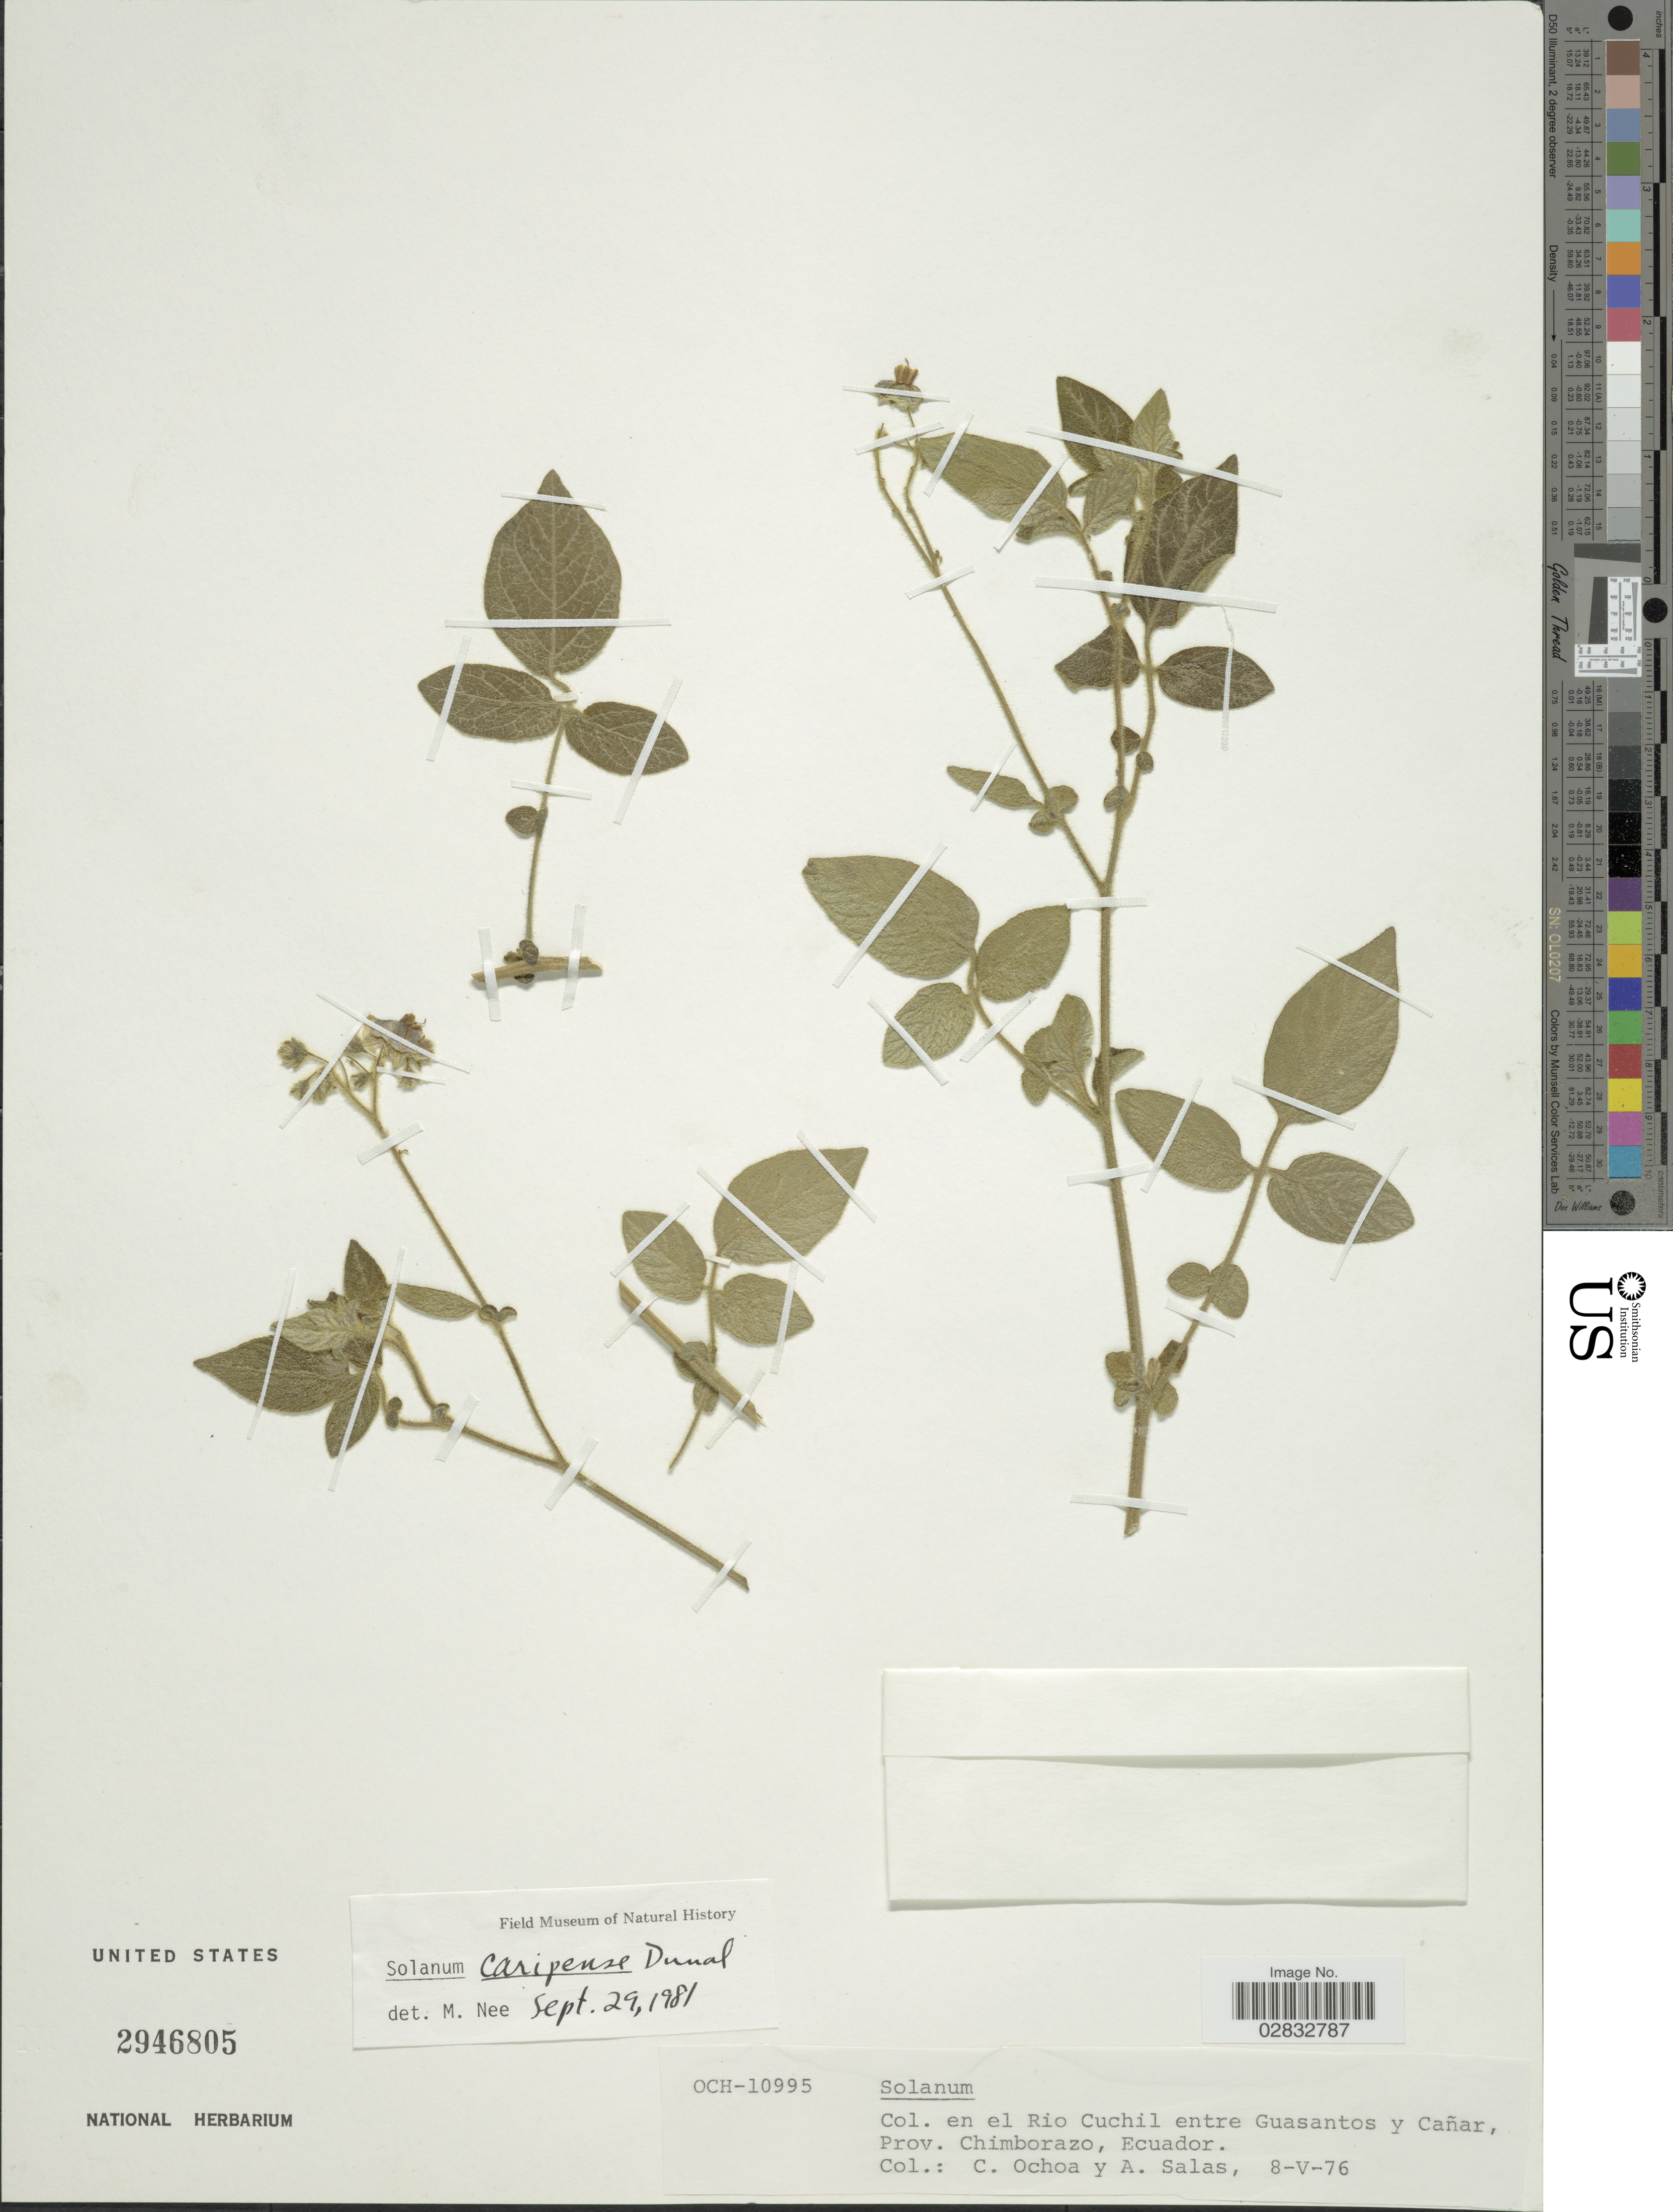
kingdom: Plantae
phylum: Tracheophyta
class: Magnoliopsida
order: Solanales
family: Solanaceae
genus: Solanum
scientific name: Solanum caripense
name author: Humb. & Bonpl. ex Dunal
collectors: C. Ochoa & A. Salas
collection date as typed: Transcribed d/m/y: 8/5/76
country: Ecuador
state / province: Chimborazo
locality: En el Rio Cuchil entre Guasantos y Cañar.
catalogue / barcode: US 2946805